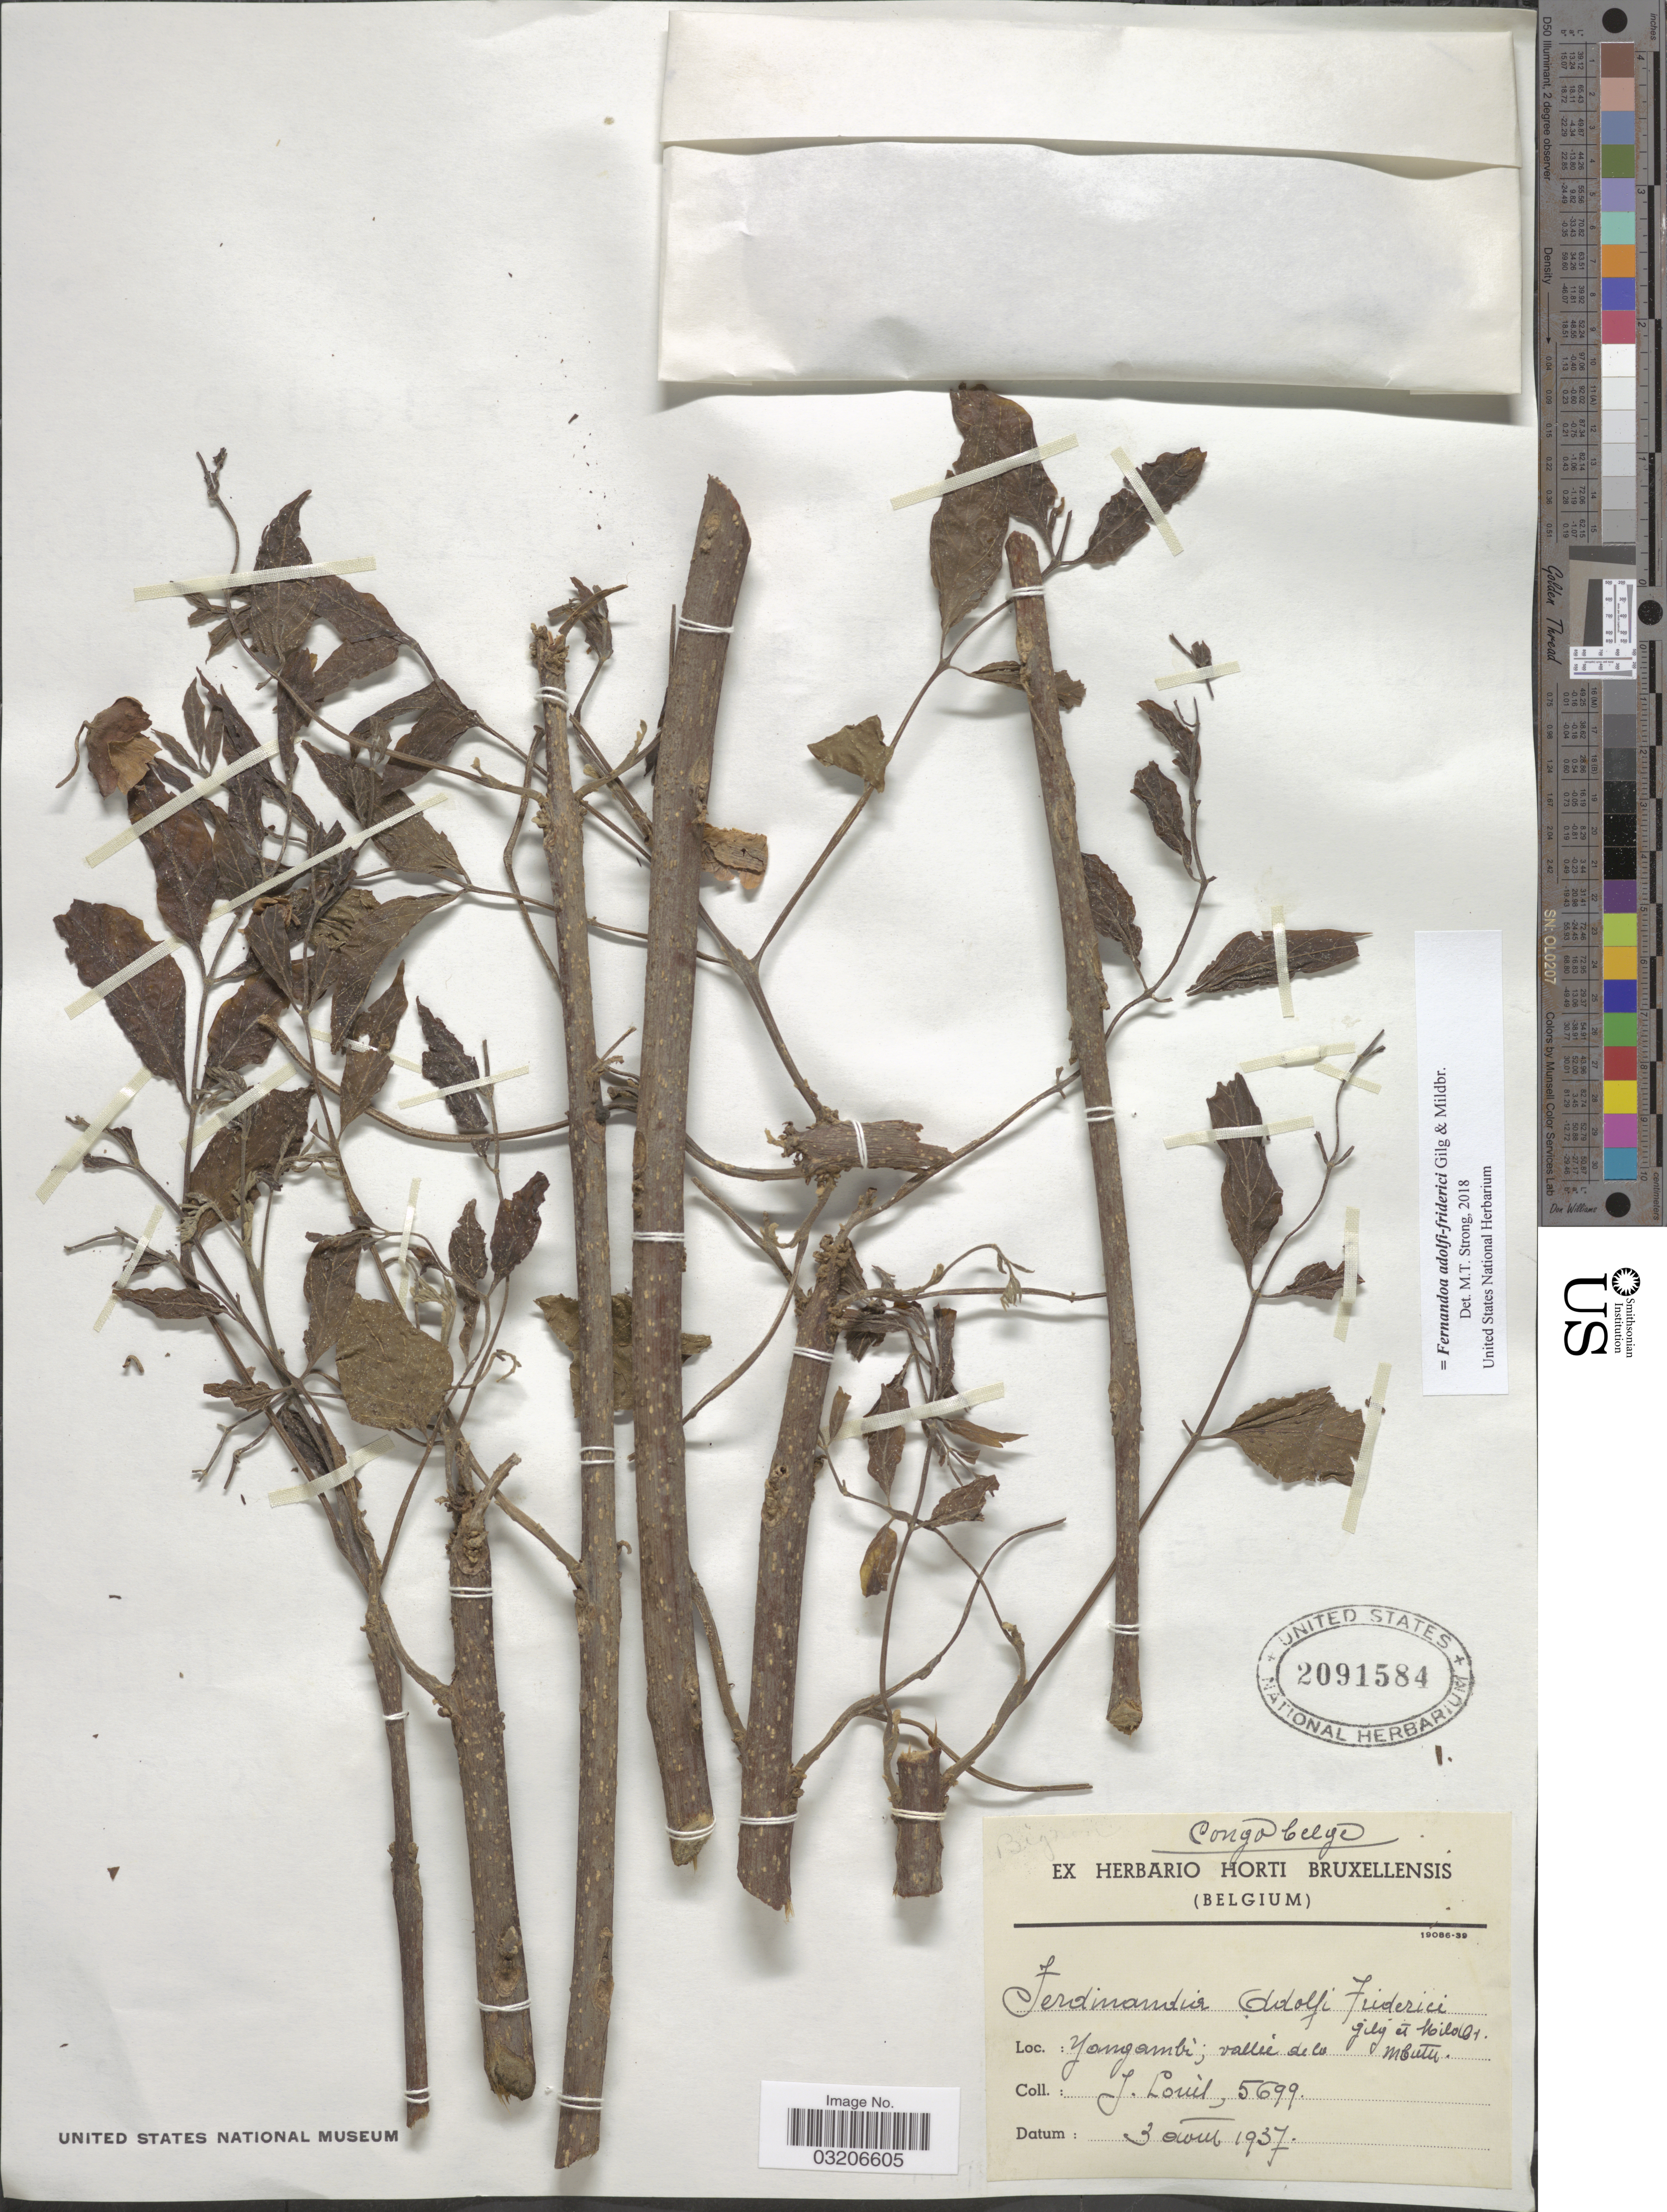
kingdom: Plantae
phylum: Tracheophyta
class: Magnoliopsida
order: Lamiales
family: Bignoniaceae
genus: Fernandoa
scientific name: Fernandoa adolfi-friderici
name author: Gilg & Mildbr.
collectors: J. Louis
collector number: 5699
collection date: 1937-08-03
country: Congo, Democratic Republic of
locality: Congo Belge. Yangambi; vallee de Mbutu.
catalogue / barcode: US 2091584